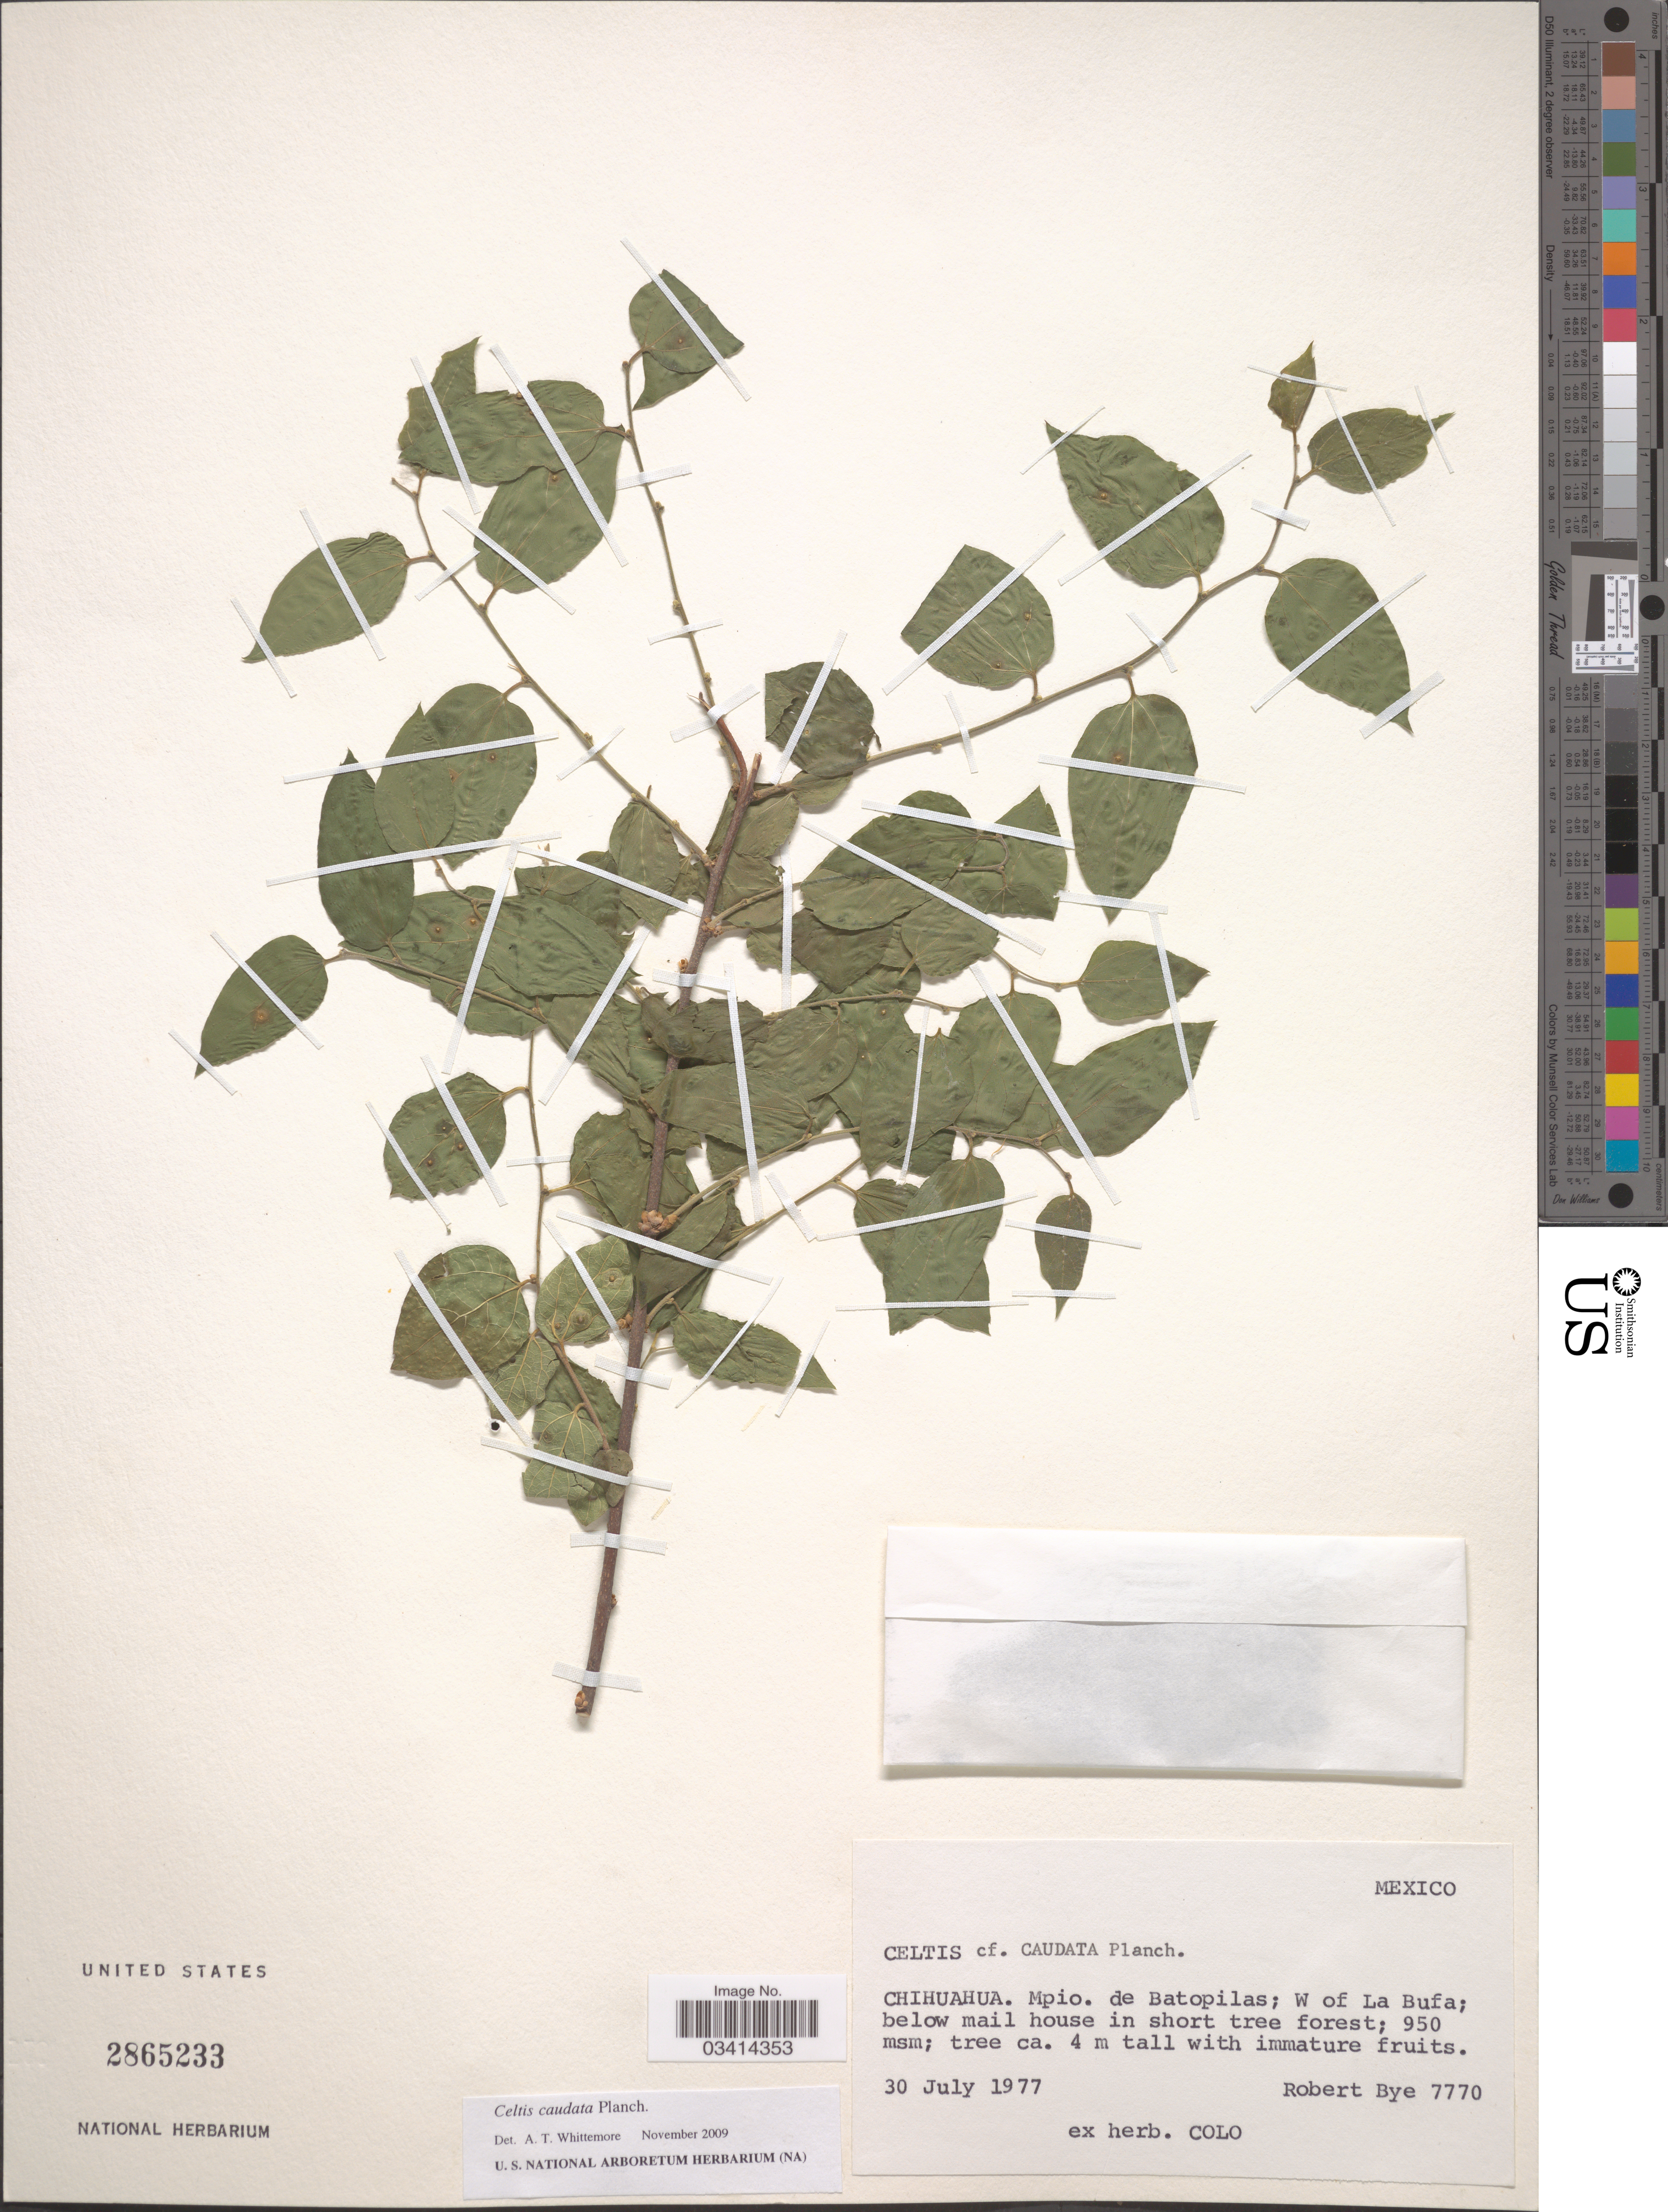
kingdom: Plantae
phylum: Tracheophyta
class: Magnoliopsida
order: Rosales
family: Cannabaceae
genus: Celtis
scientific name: Celtis caudata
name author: Planch.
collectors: R. A. Bye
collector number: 7770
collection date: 1977-07-30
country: Mexico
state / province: Chihuahua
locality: Mpio. de Batopilas; W of La Bufa; below mail house.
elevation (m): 950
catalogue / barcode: US 2865233